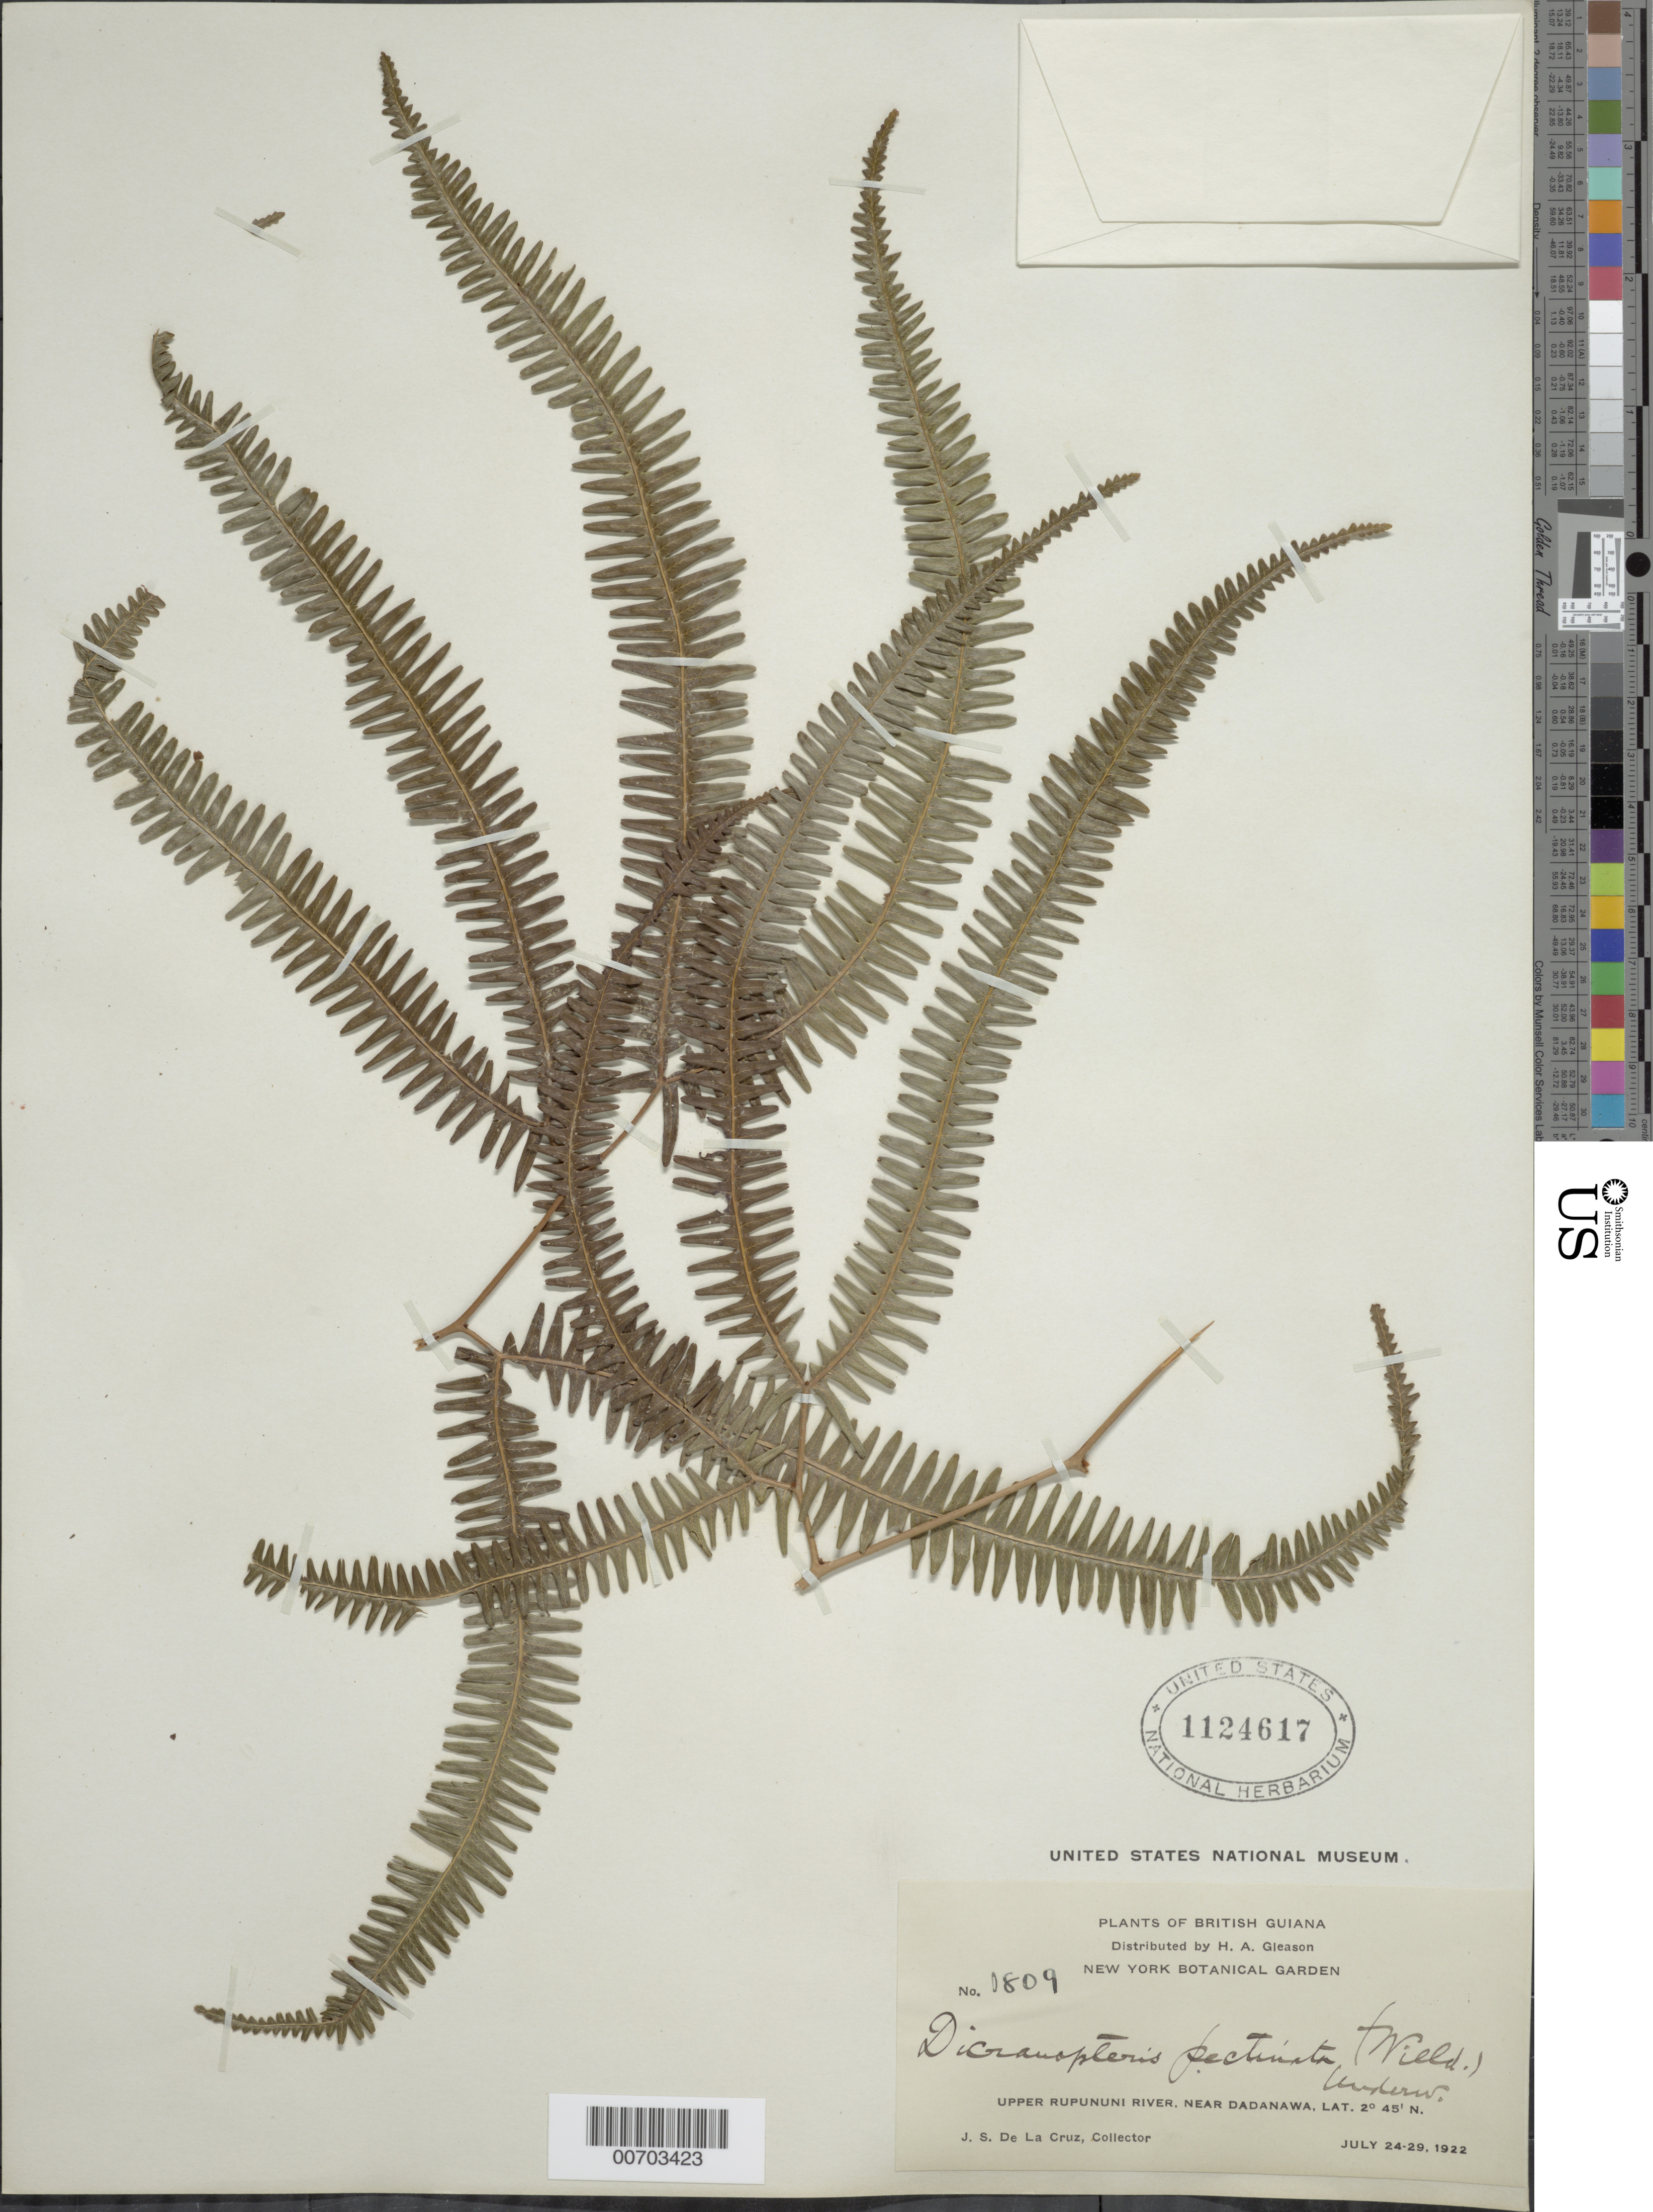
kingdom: Plantae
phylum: Tracheophyta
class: Polypodiopsida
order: Gleicheniales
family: Gleicheniaceae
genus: Gleichenella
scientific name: Gleichenella pectinata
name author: (Willd.) Ching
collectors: J. S. de la Cruz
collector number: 1809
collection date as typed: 24-Jul-22 to 29-Jul-22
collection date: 1922-07-24/1922-07-29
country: Guyana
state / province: U. Takutu-U. Essequibo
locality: Dadanawa, near, upper Rupununi R.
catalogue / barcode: US 1124617